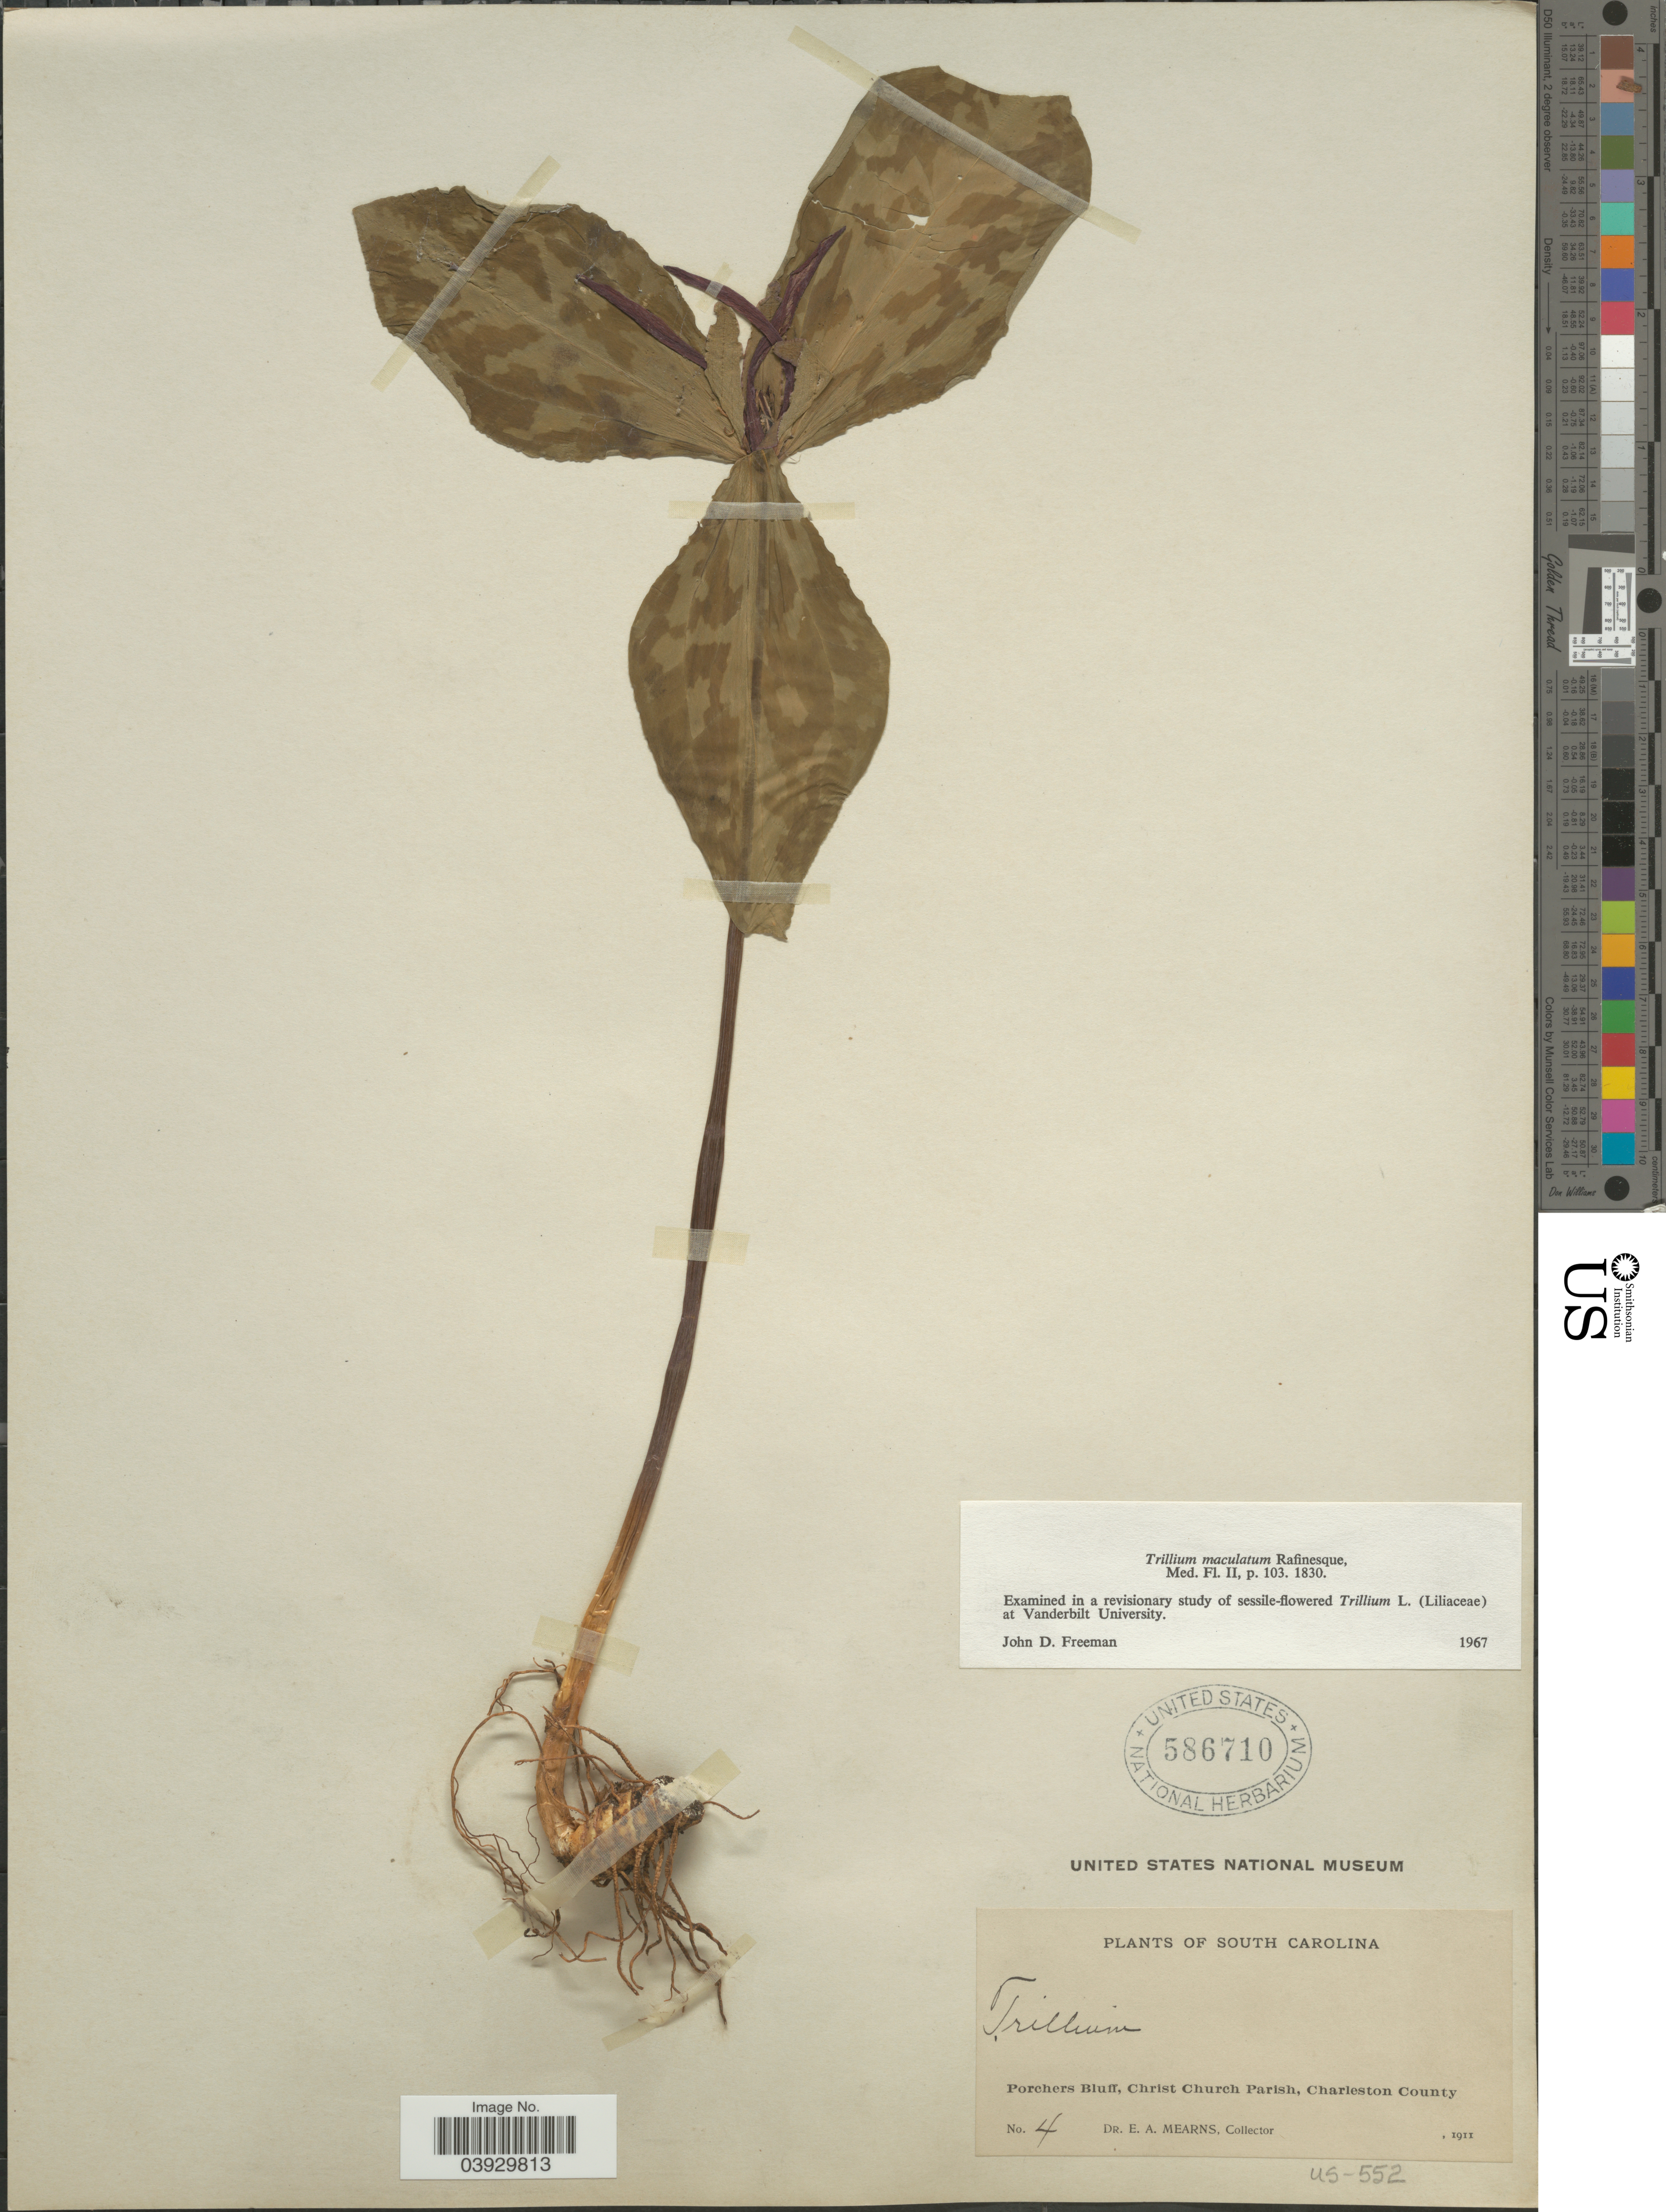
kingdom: Plantae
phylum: Tracheophyta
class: Liliopsida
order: Liliales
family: Melanthiaceae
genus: Trillium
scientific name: Trillium maculatum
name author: Raf.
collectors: E. A. Mearns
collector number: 4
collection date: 1911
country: United States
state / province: South Carolina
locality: Porchers Bluff, Christ Church Parish, Charleston County.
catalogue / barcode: US 586710